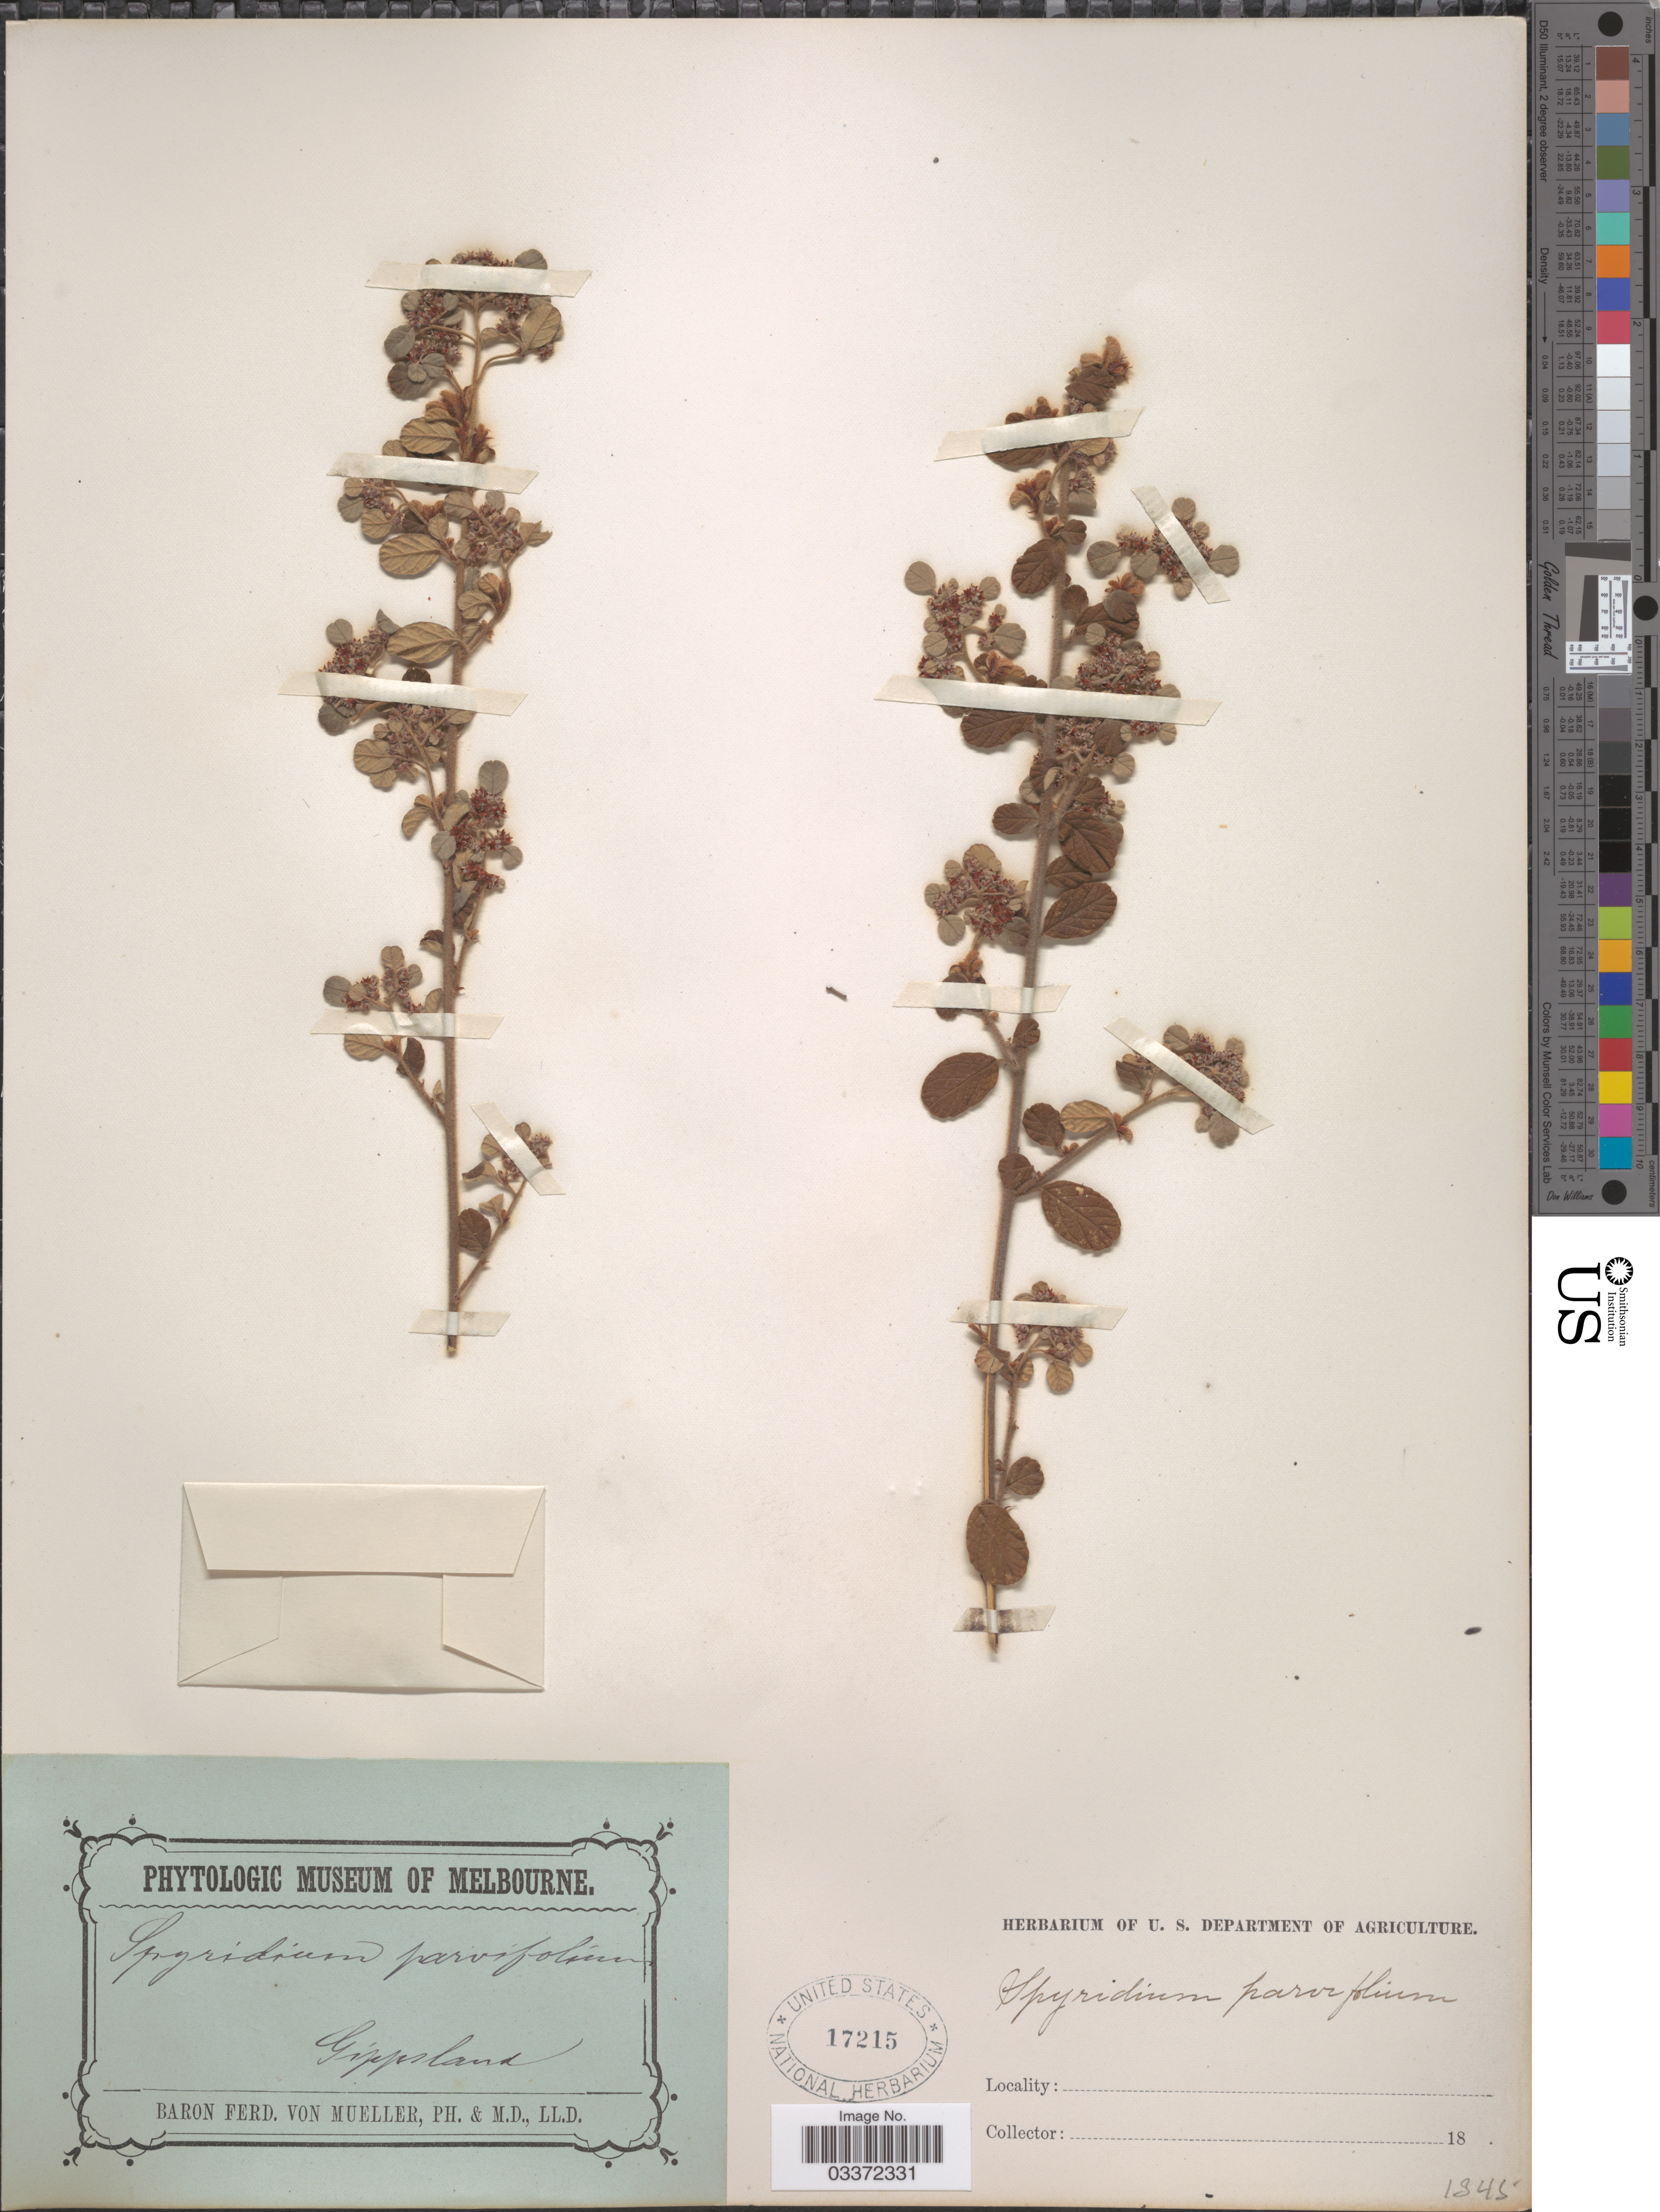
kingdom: Plantae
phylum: Tracheophyta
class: Magnoliopsida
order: Rosales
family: Rhamnaceae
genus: Trevoa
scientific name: Trevoa parvifolium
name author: F. Muell.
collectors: F. Mueller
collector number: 1345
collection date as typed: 18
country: Australia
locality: Gippsland.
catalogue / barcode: US 17215